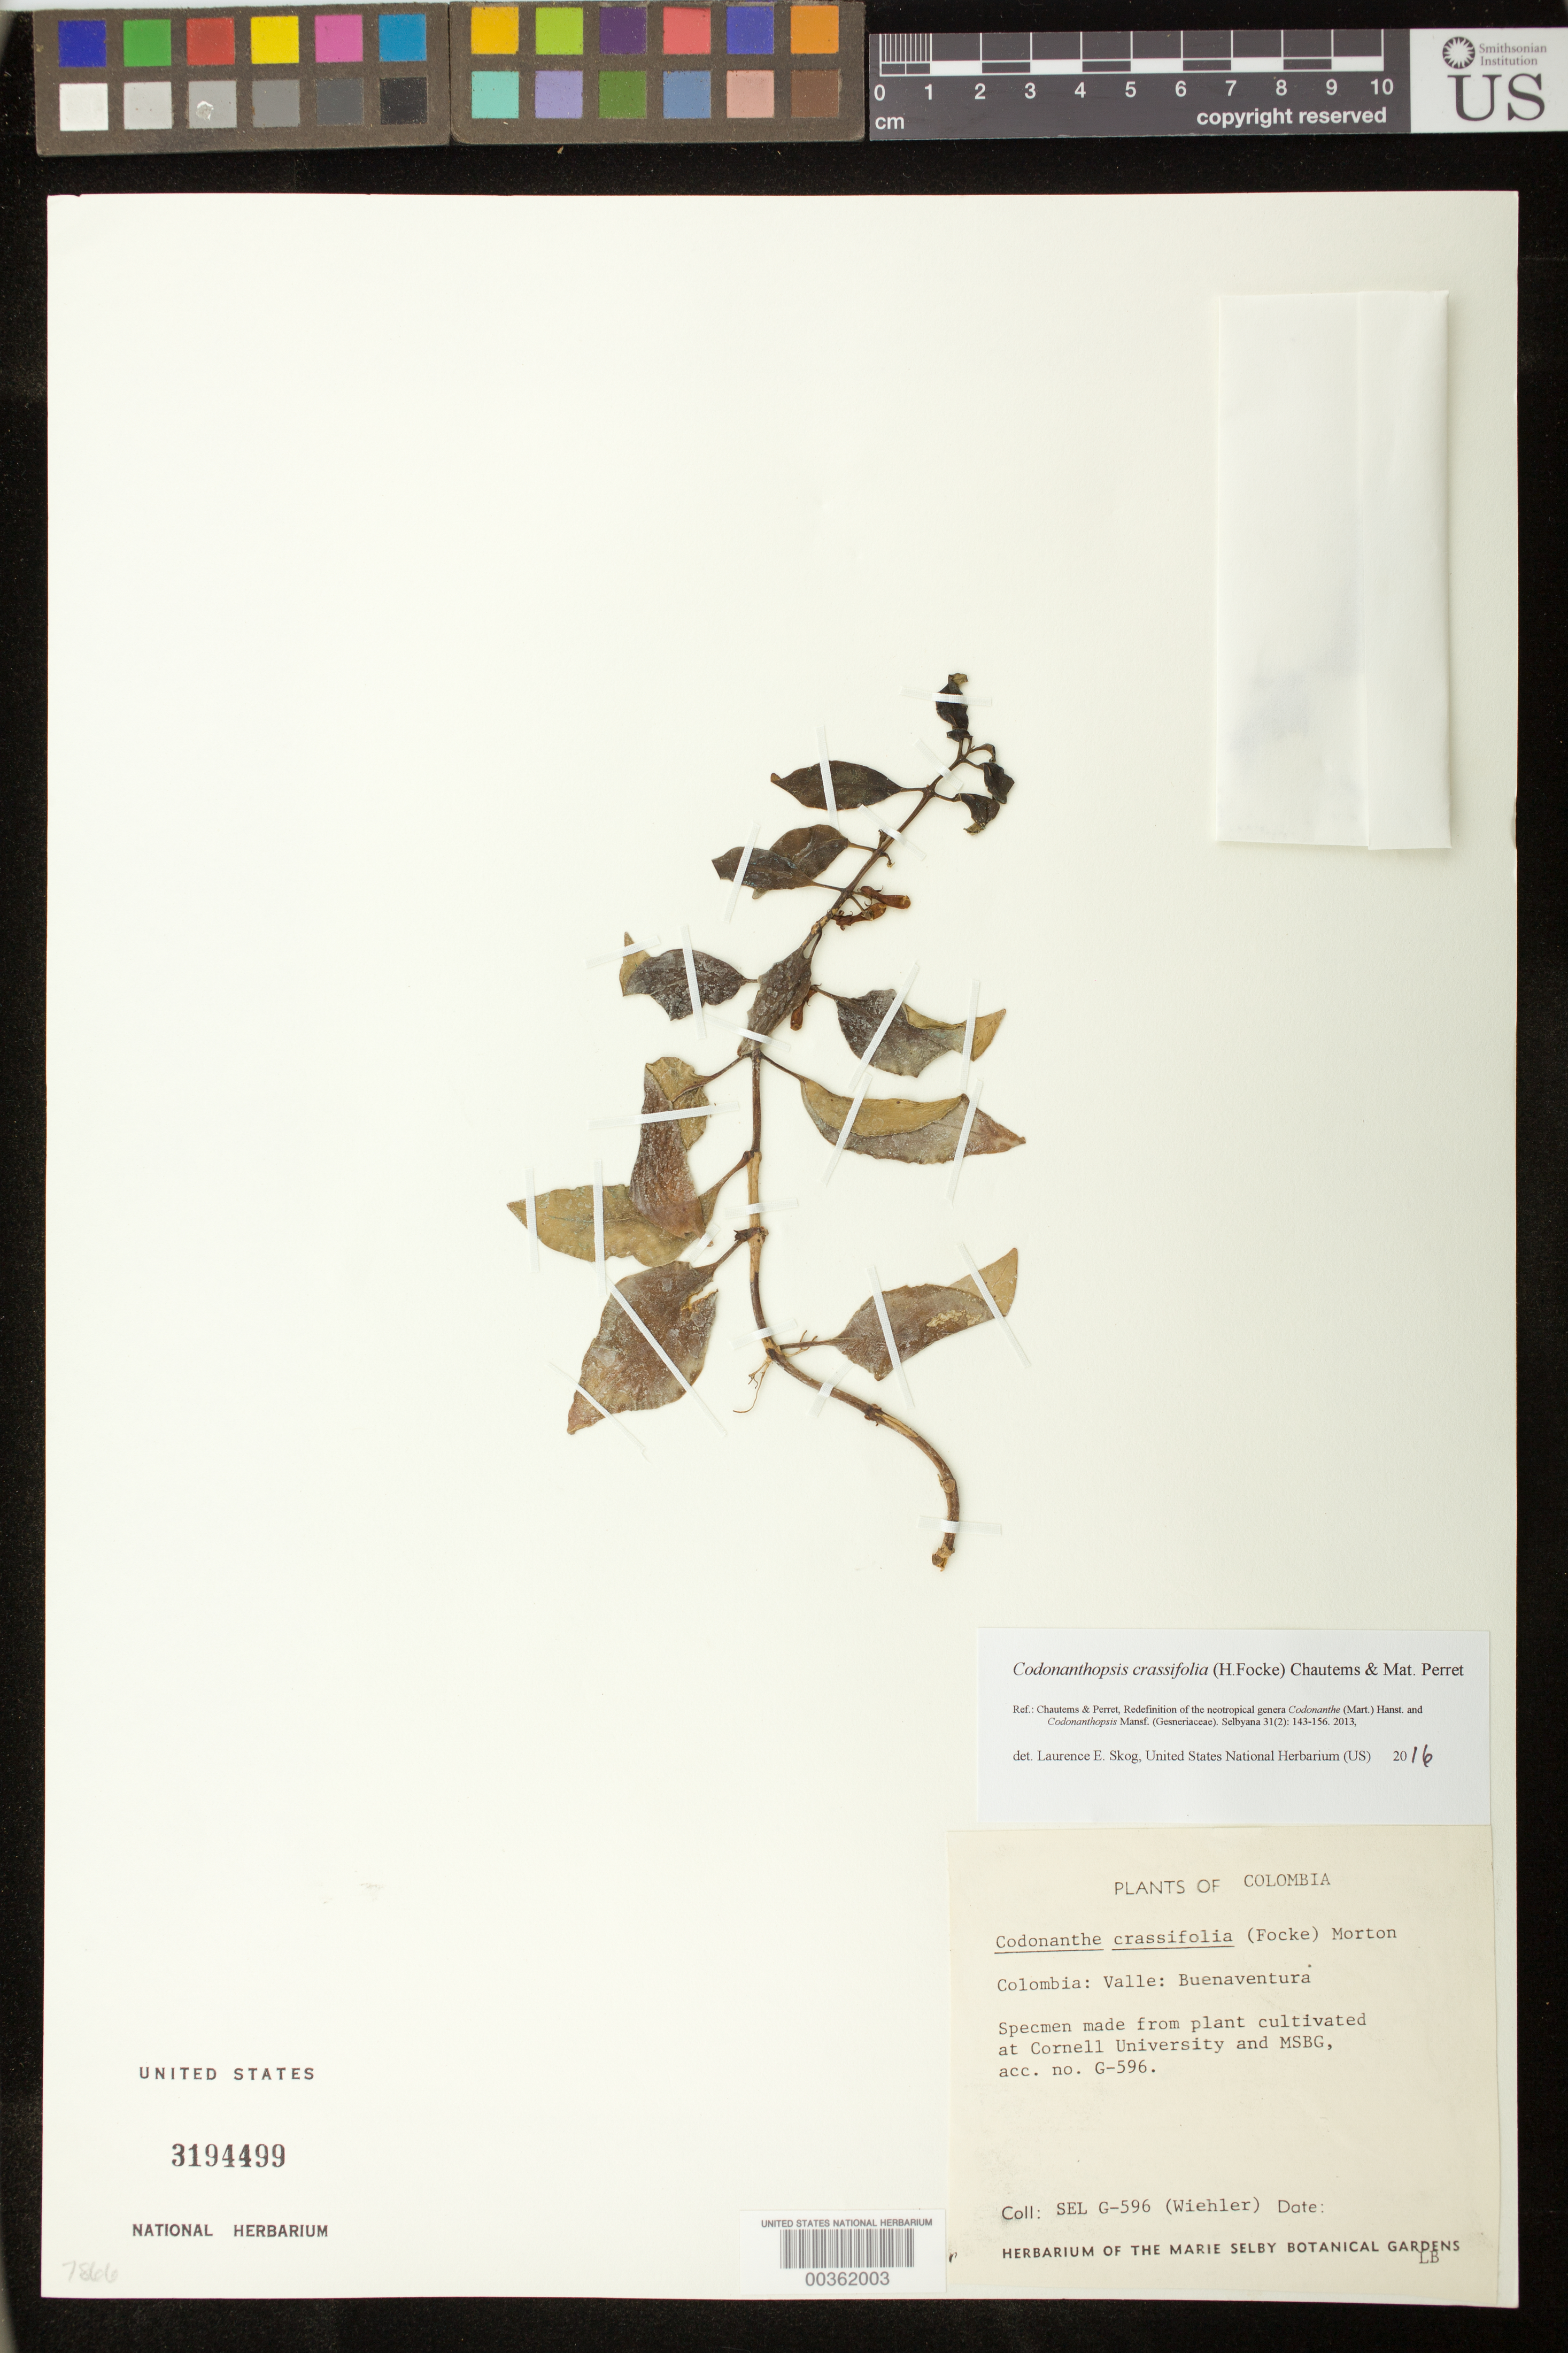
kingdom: Plantae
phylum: Tracheophyta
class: Magnoliopsida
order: Lamiales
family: Gesneriaceae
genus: Codonanthopsis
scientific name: Codonanthopsis crassifolia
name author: (H. Focke) Chautems & Mat.Perret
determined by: Skog, Laurence E.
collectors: H. J. Wiehler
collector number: s.n. [G-596]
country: Colombia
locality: Colombia: Valle: Buenaventura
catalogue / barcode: US 3194499